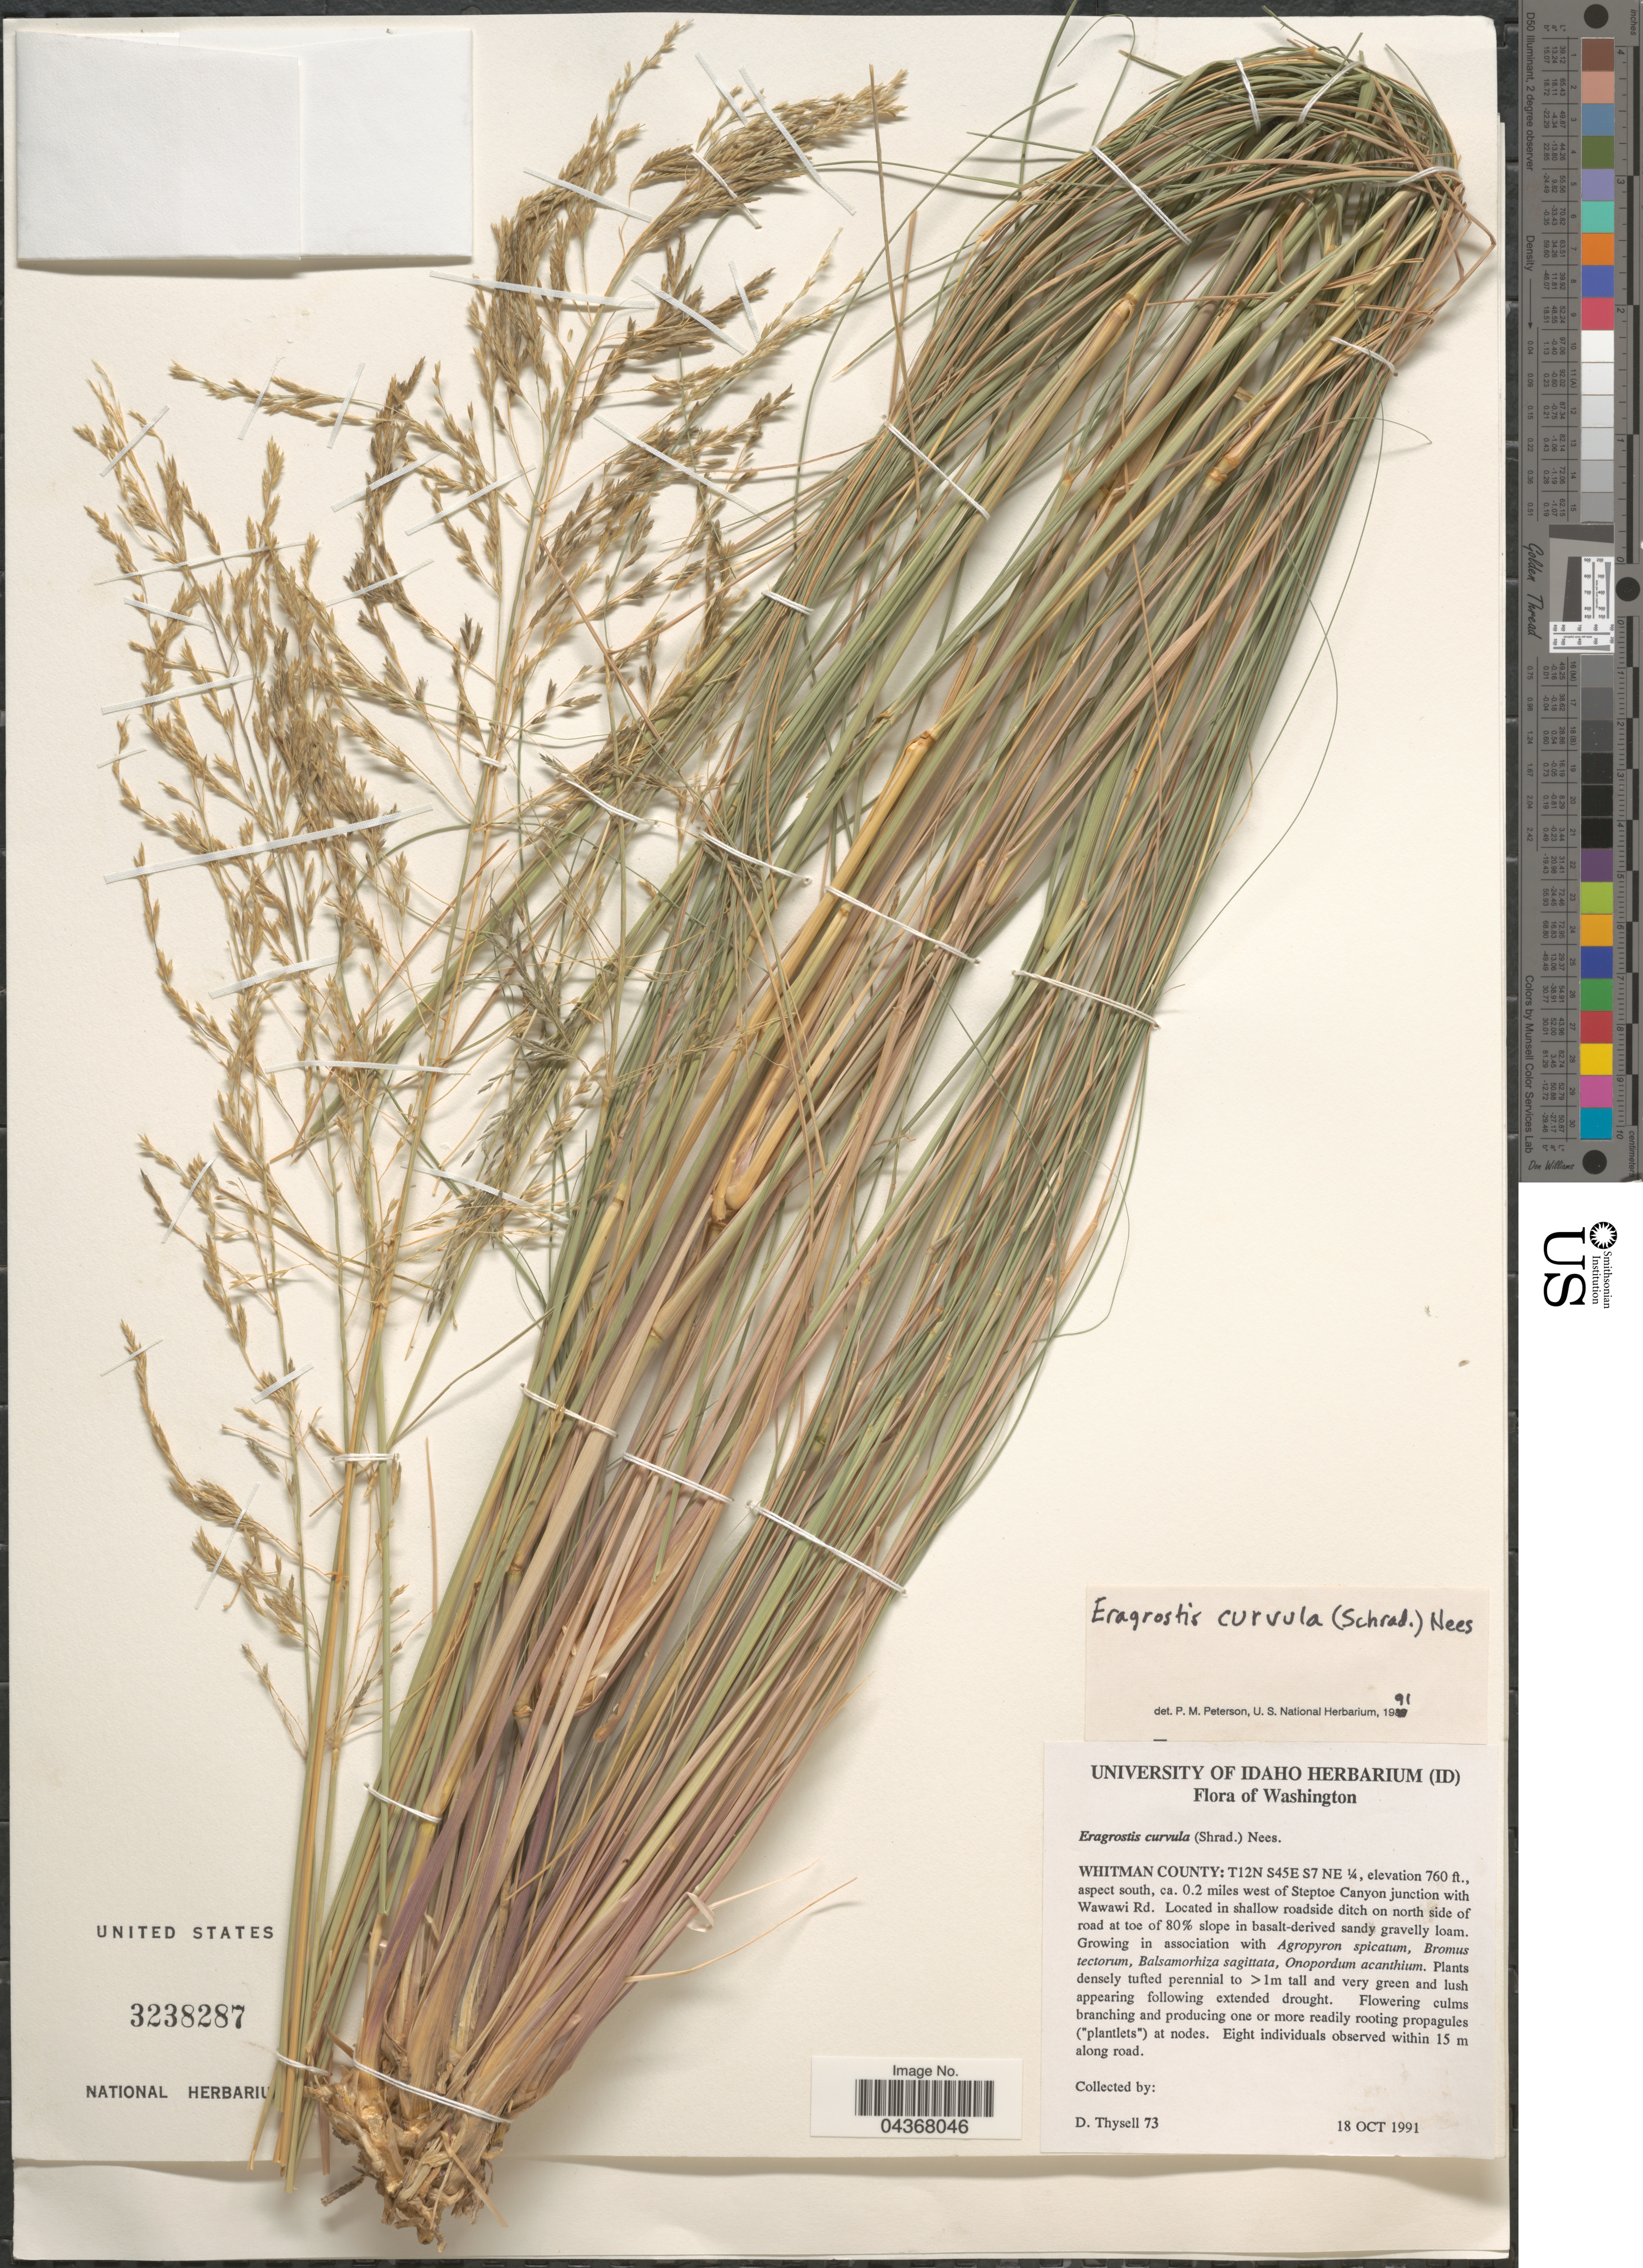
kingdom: Plantae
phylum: Tracheophyta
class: Liliopsida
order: Poales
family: Poaceae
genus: Eragrostis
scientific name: Eragrostis curvula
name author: (Schrad.) Nees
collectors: D. Thysell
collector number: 73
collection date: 1991-10-18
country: United States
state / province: Washington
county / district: Whitman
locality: Whitman County: T12N S45E S7 NE ¼, ca. 0.2 miles west of Steptoe Canyon junction with Wawawi Rd. Located in shallow roadside ditch on north side of road at toe of 80% slope.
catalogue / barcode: US 3238287